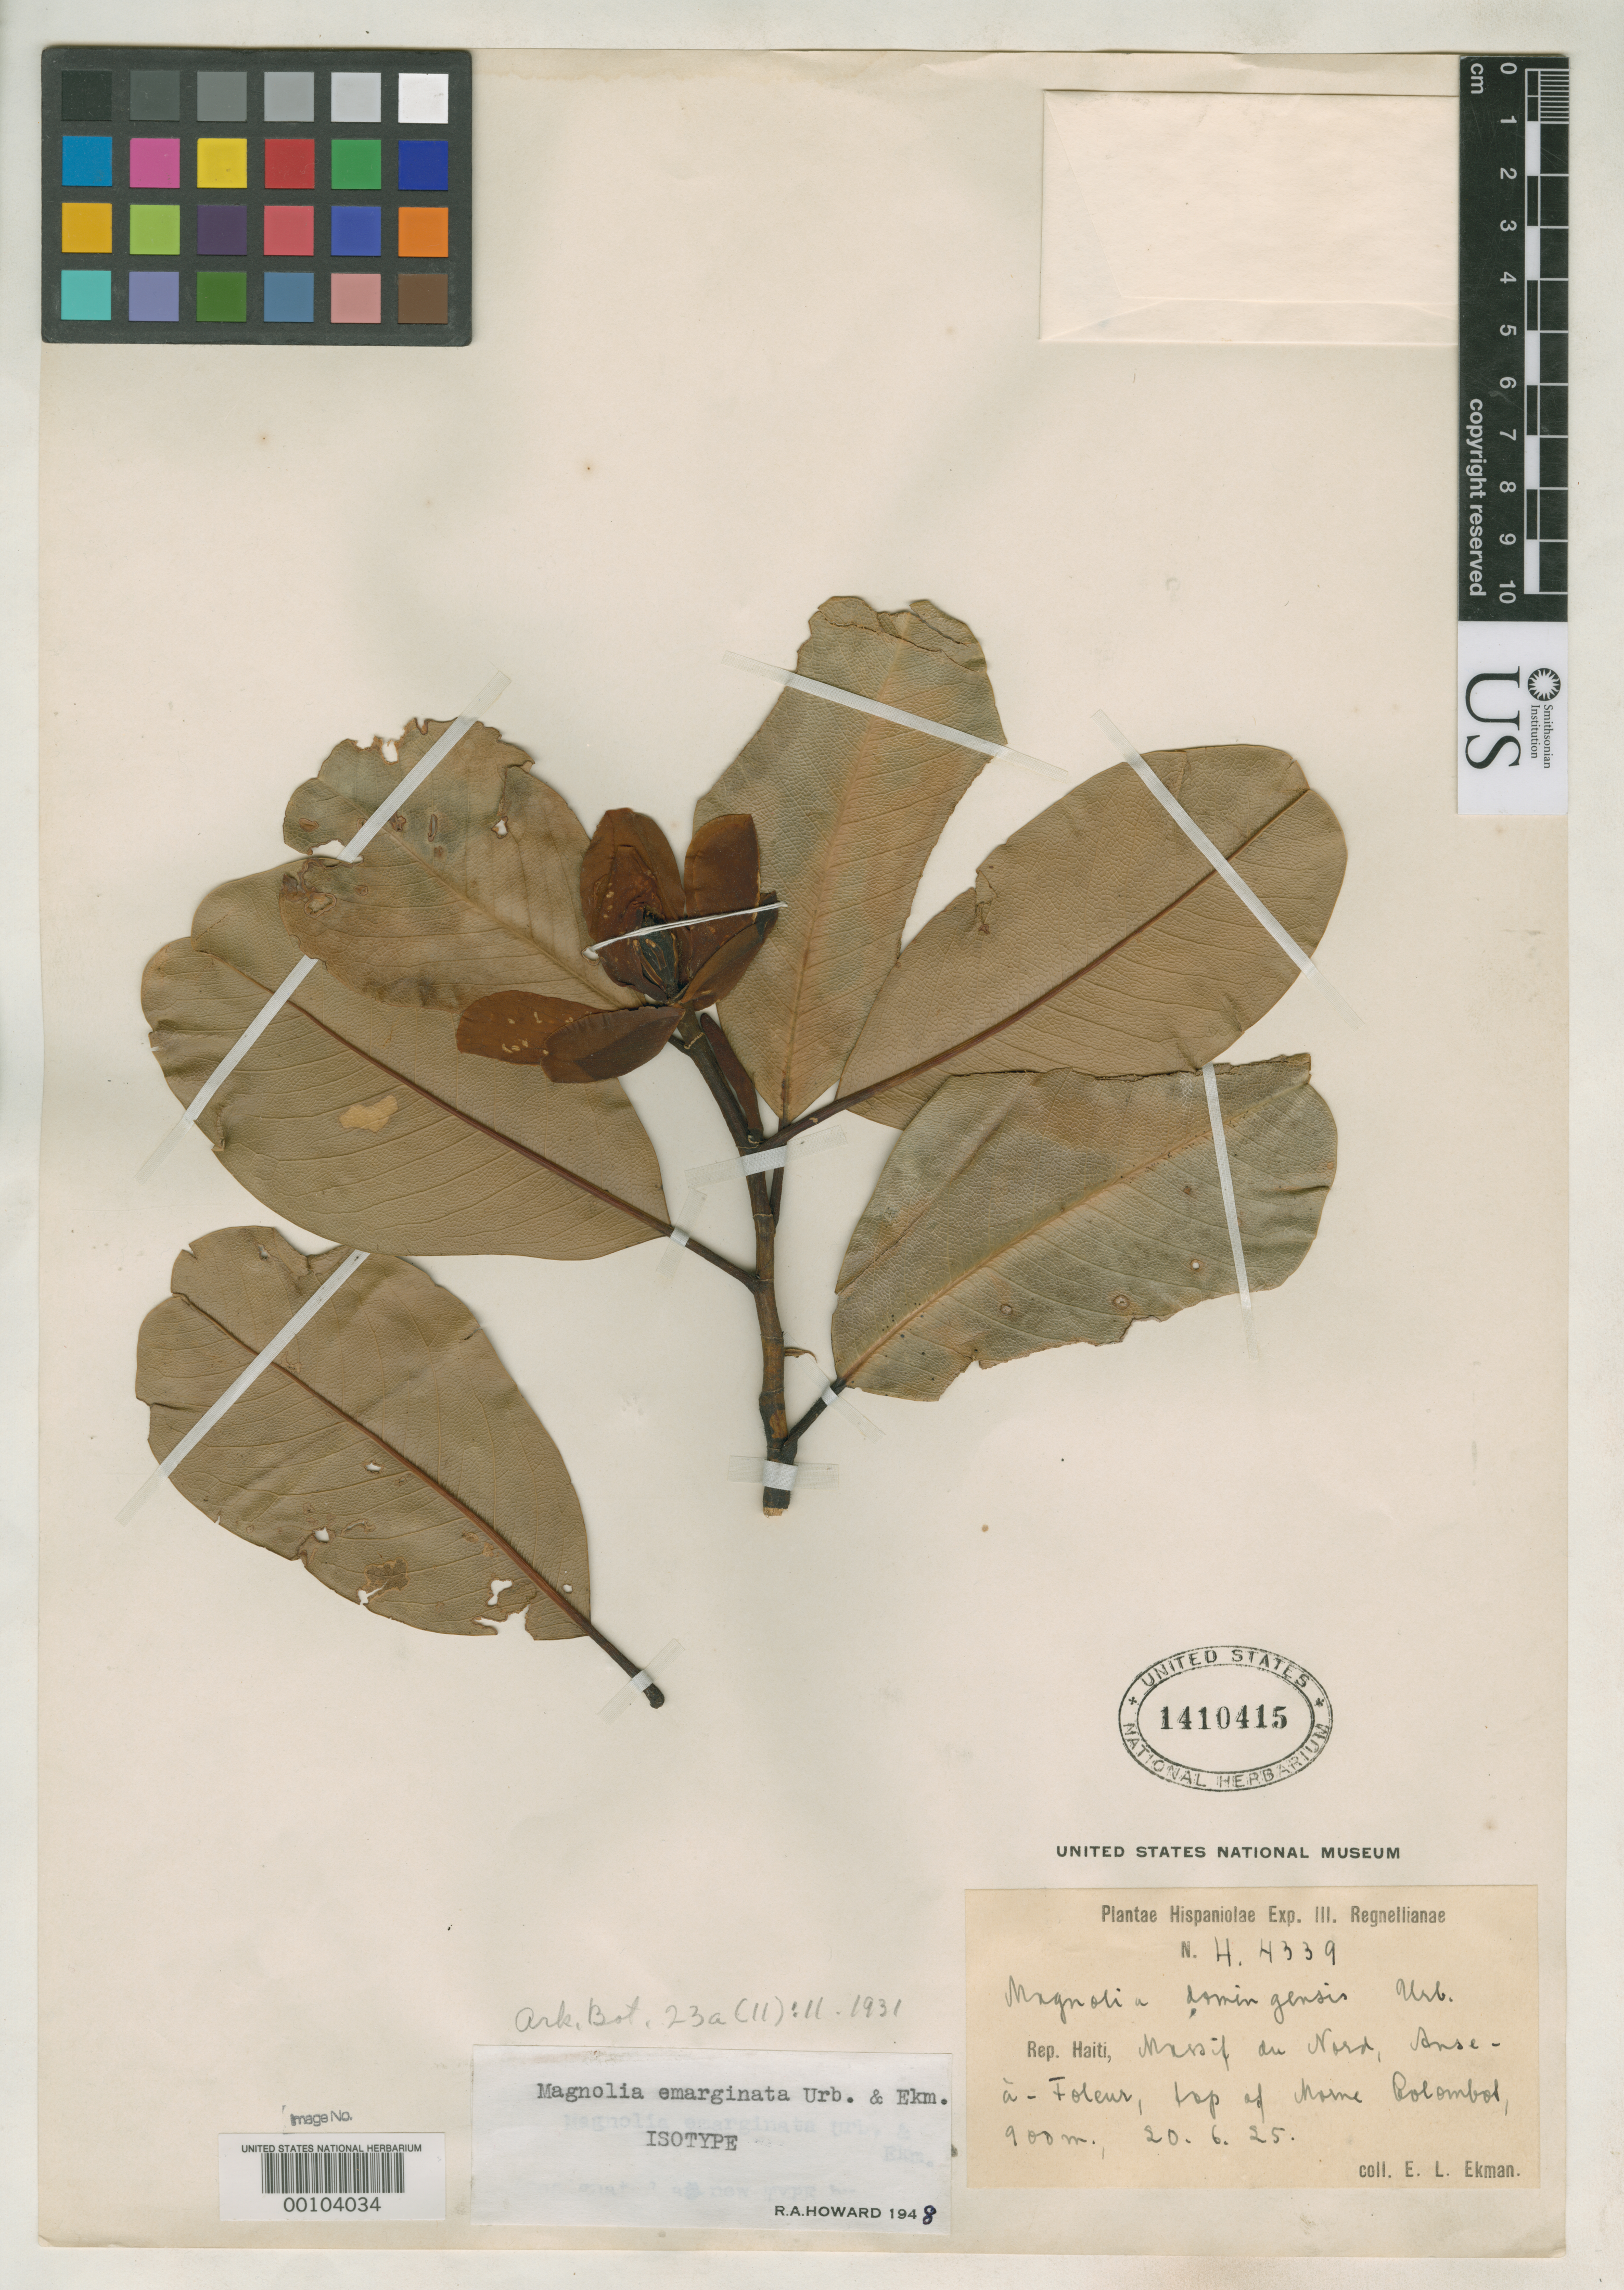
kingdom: Plantae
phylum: Tracheophyta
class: Magnoliopsida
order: Magnoliales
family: Magnoliaceae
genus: Magnolia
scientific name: Magnolia emarginata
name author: Urb. & Ekman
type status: Isotype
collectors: E. L. Ekman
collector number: H 4339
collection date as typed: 20. 6. 25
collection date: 1925-06-20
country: Haiti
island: Hispaniola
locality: Massif du Nord, Anse-à-Foleur, top of Morne Colombot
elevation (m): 900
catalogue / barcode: US 1410415